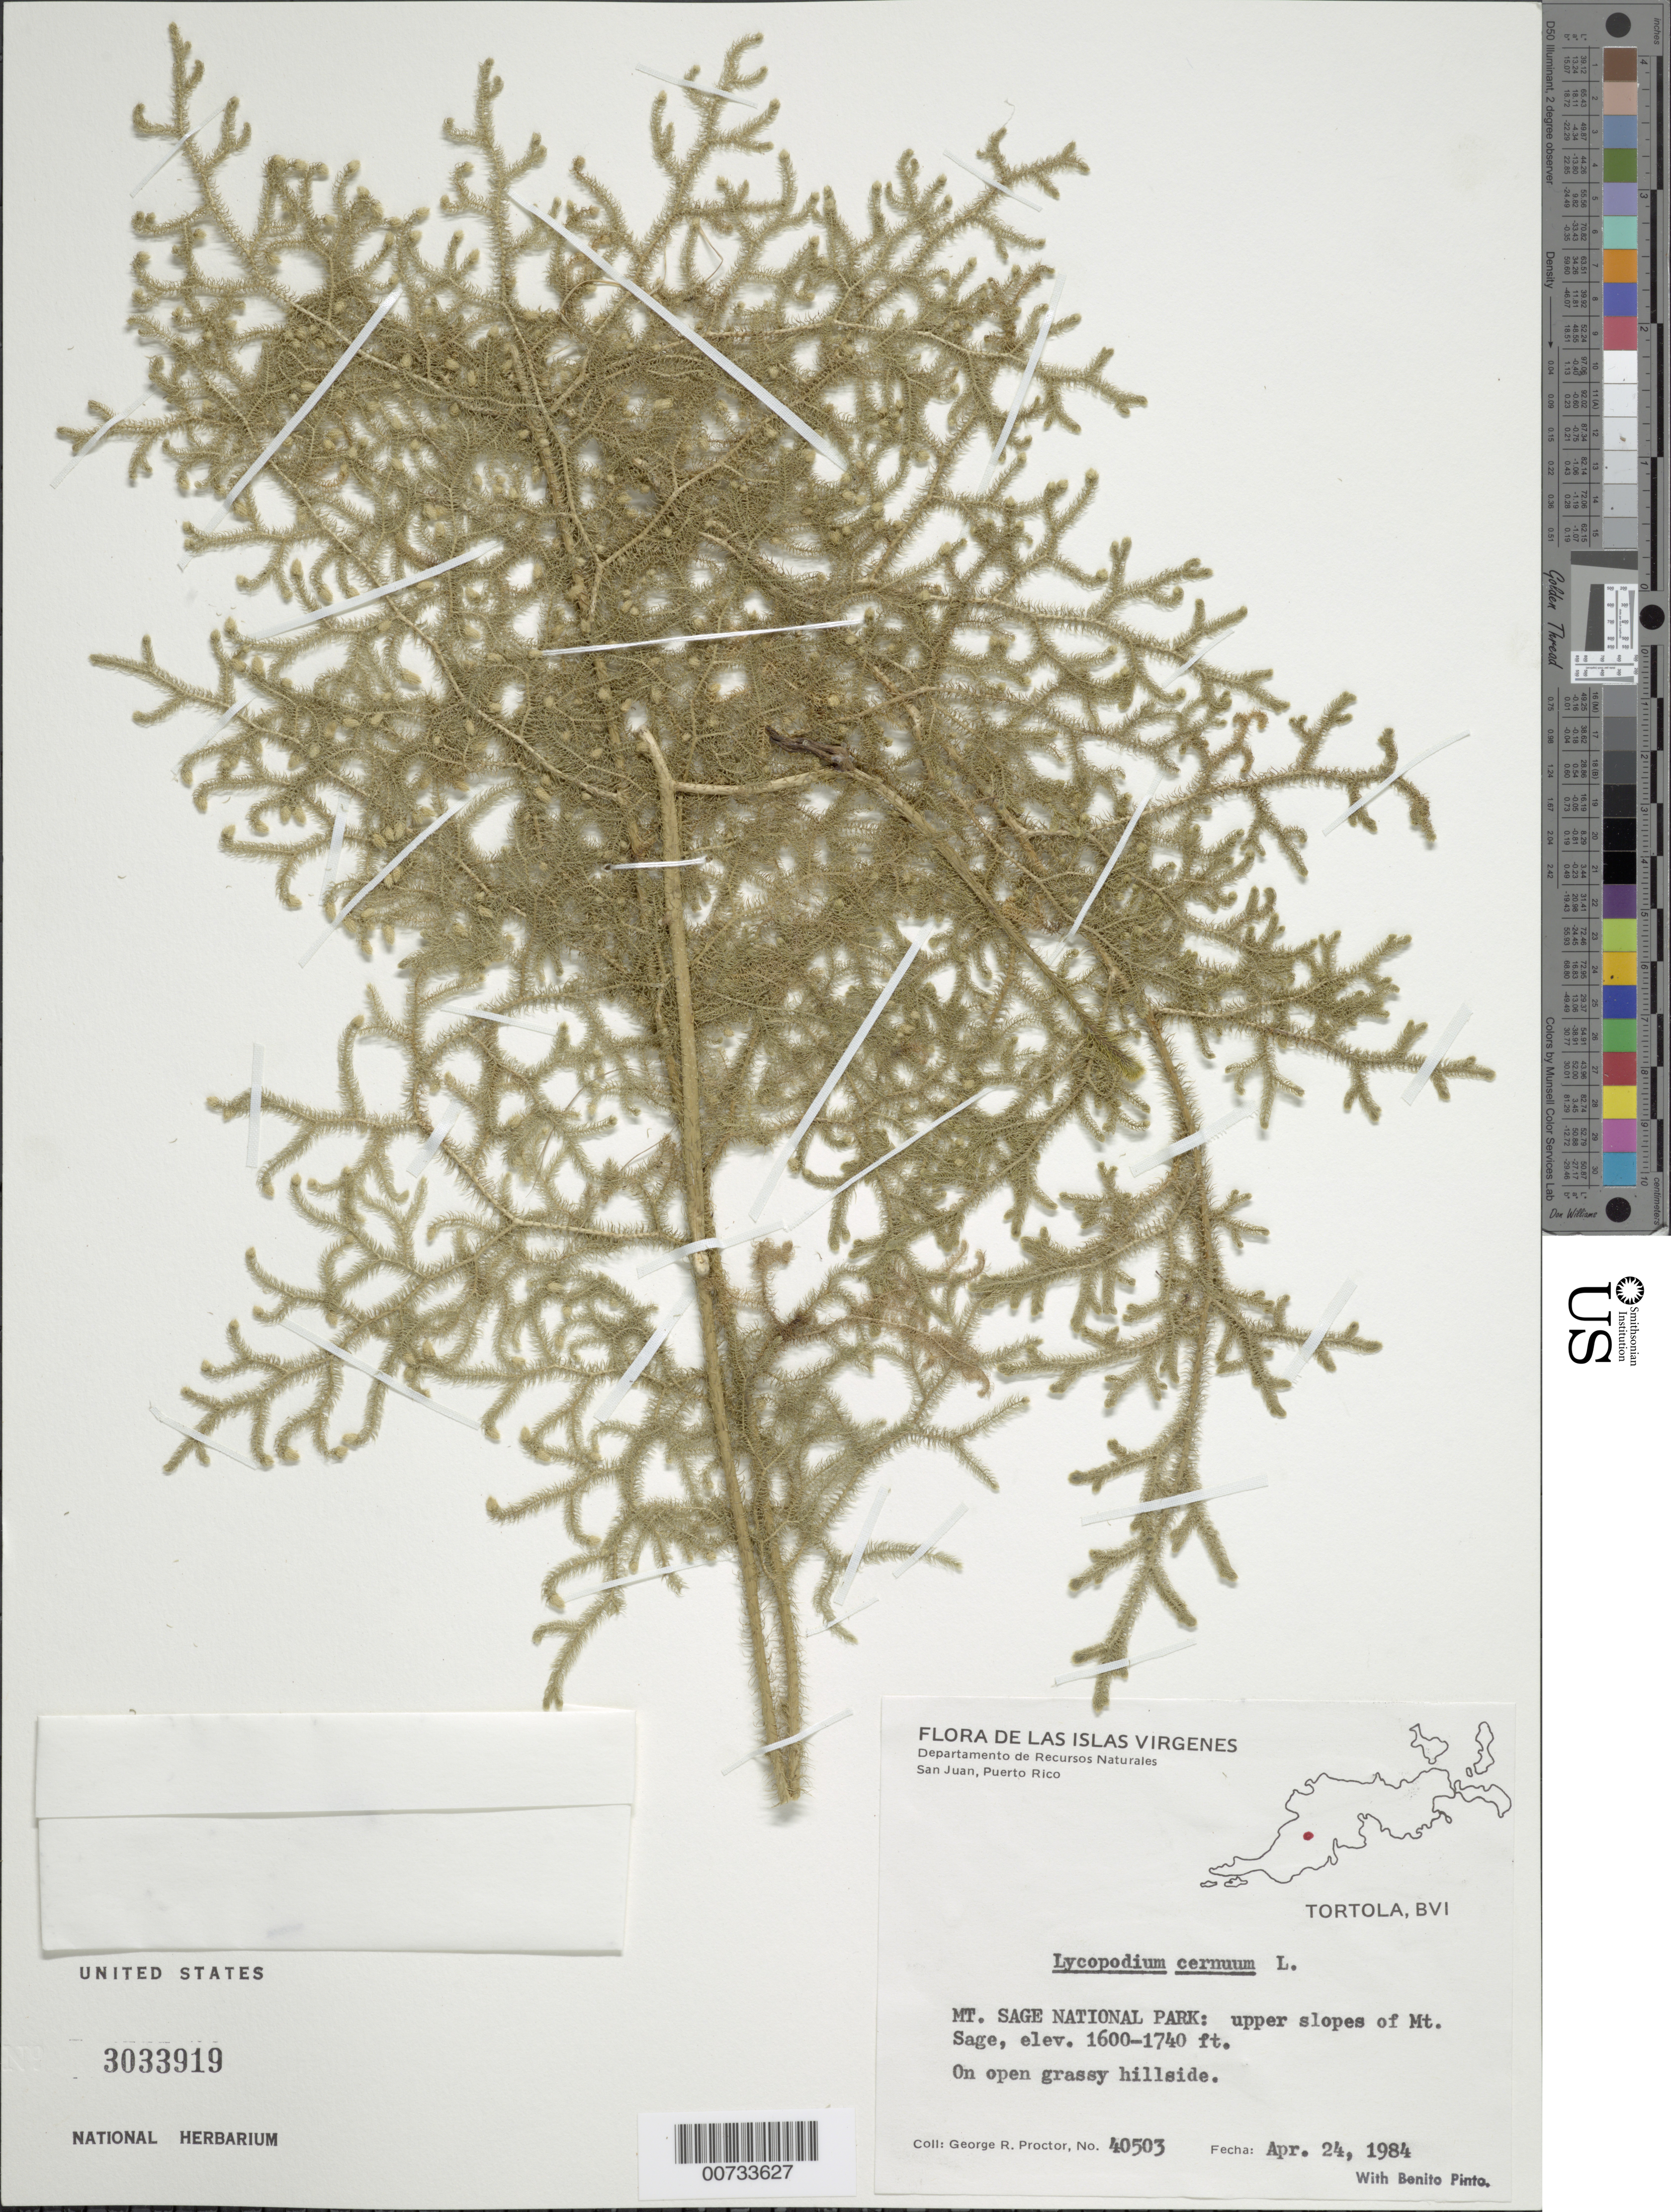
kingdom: Plantae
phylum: Tracheophyta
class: Lycopodiopsida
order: Lycopodiales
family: Lycopodiaceae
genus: Palhinhaea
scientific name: Palhinhaea cernua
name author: (L.) Vasc. & Franco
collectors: G. R. Proctor & B. Pinto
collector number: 40503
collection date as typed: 24 Apr 1984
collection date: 1984-04-24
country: British Virgin Islands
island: Tortola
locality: Mt. Sage Natl. Park: upper slopes of Mt. Sage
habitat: On open grassy hillside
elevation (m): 488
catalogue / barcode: US 3033919